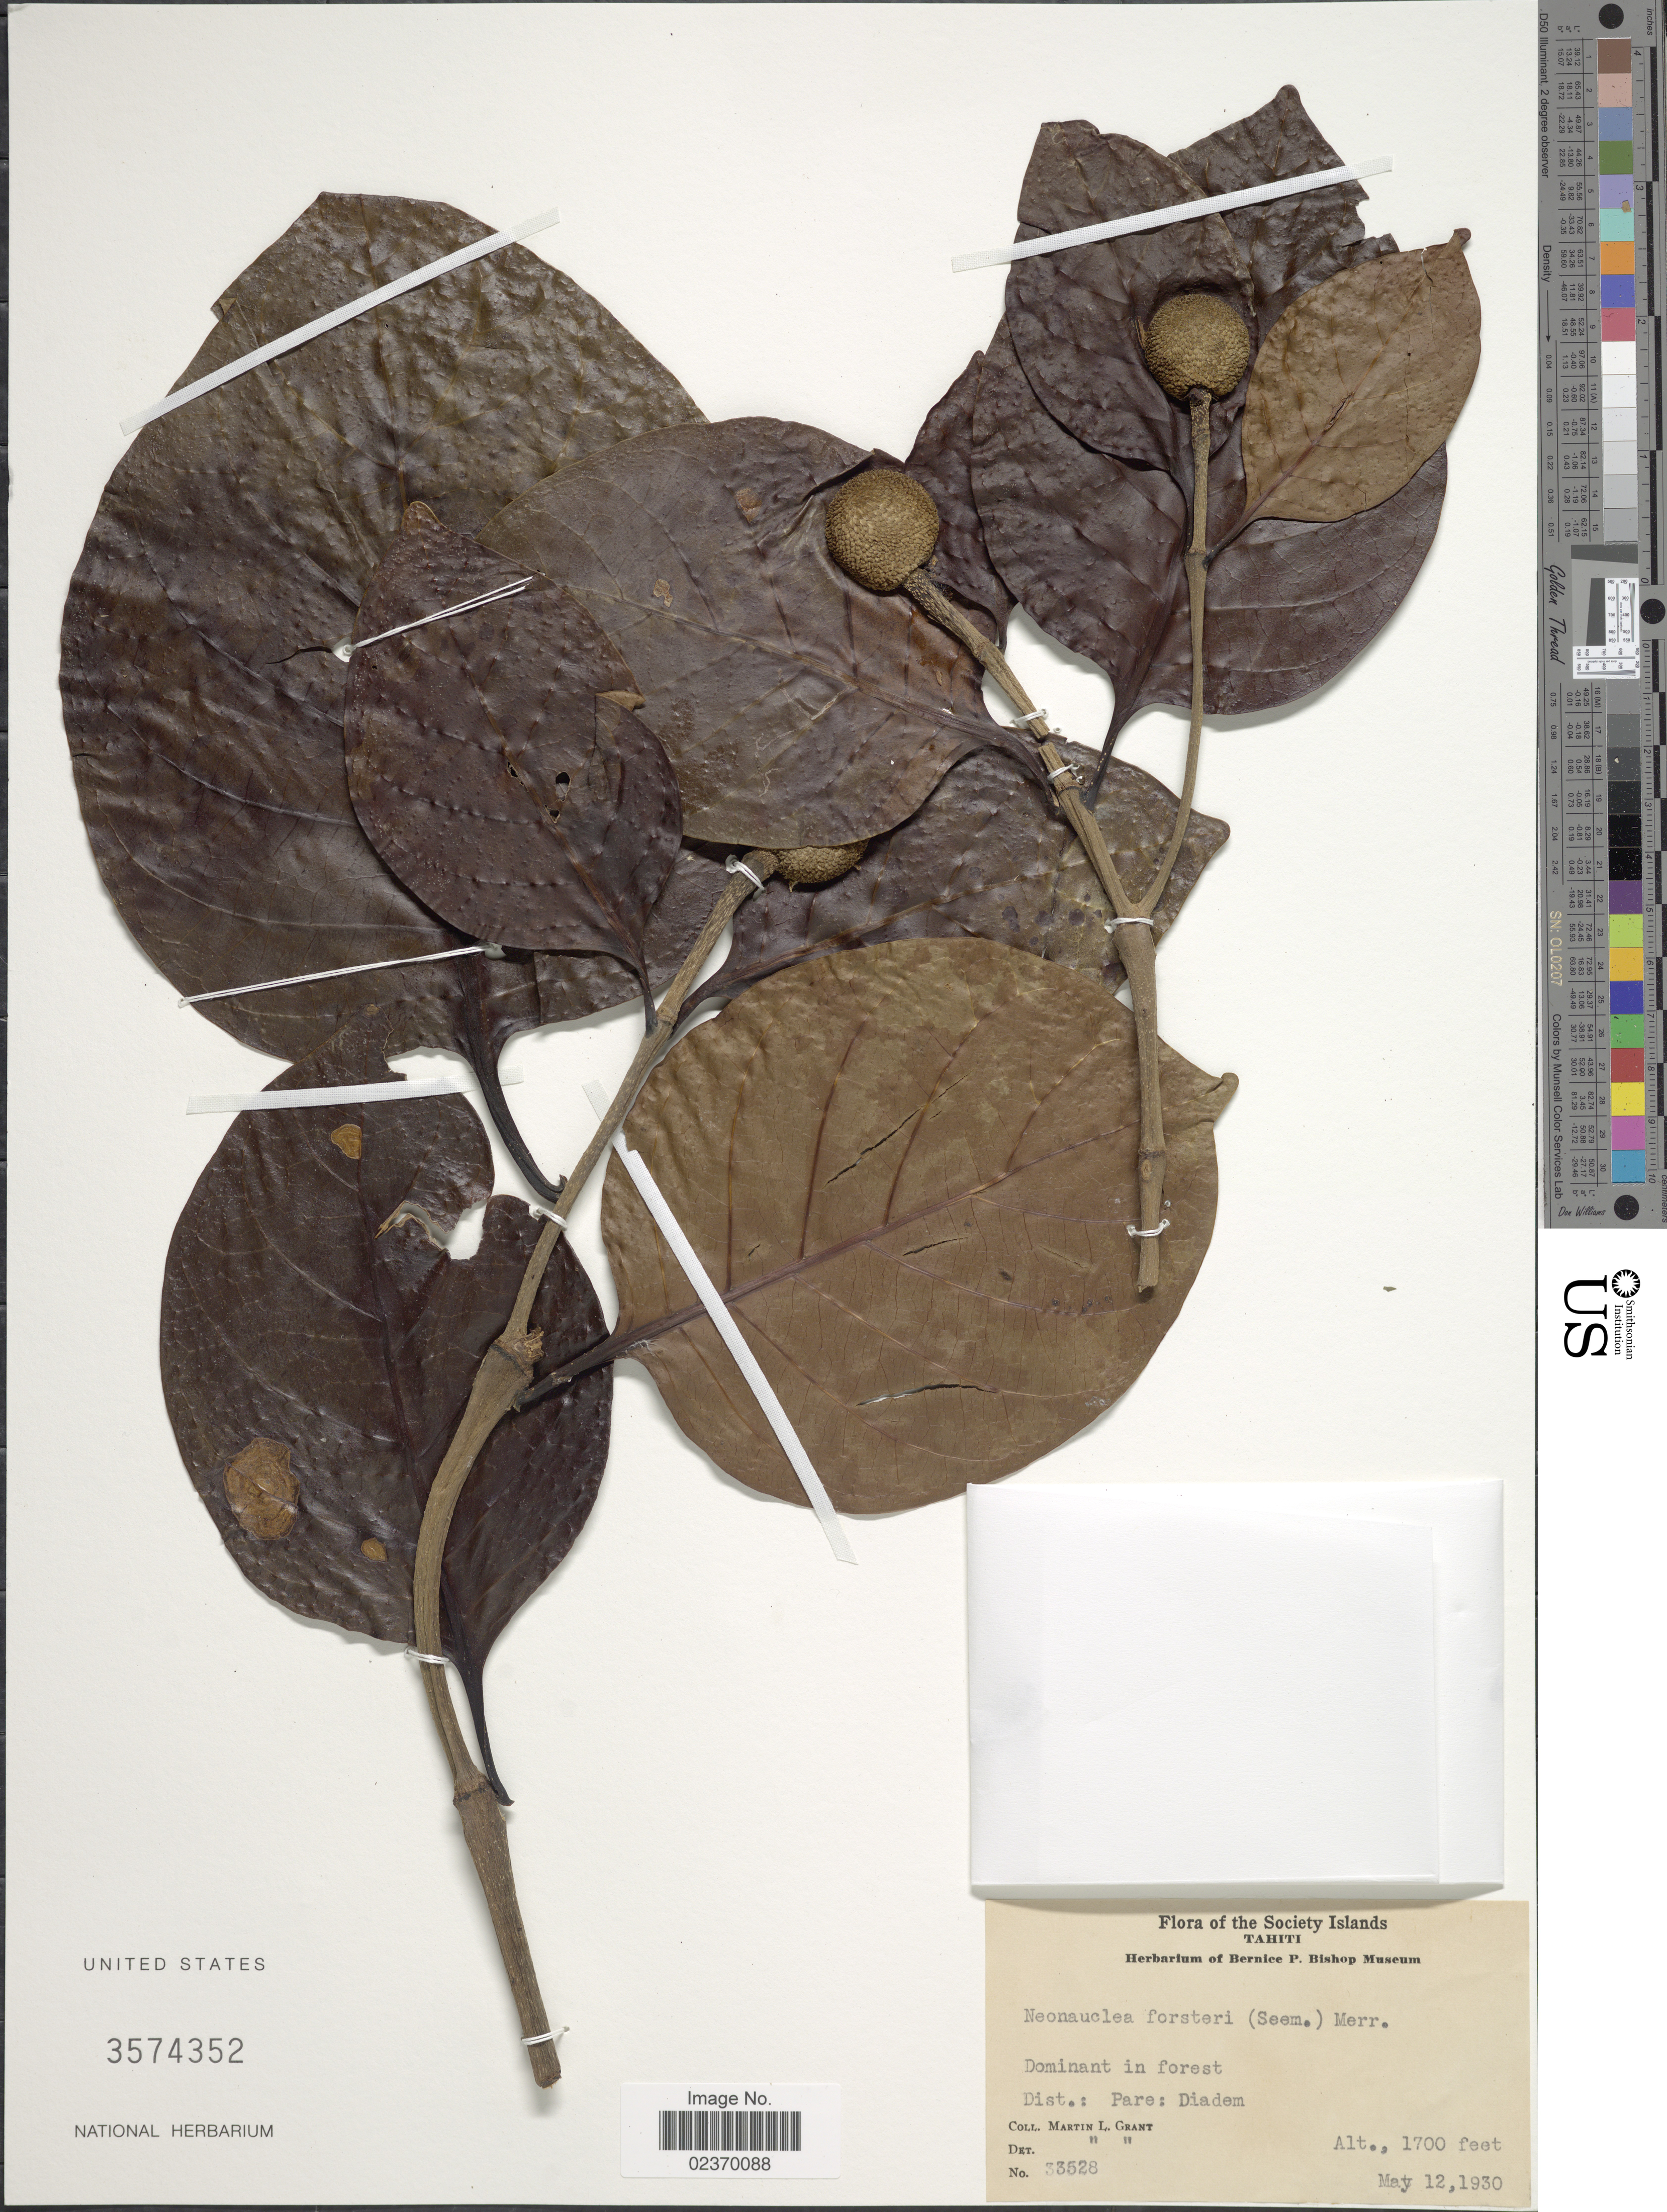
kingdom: Plantae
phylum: Tracheophyta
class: Magnoliopsida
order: Gentianales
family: Rubiaceae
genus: Neonauclea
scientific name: Neonauclea forsteri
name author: (Seem.) Merr.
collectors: M. L. Grant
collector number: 33528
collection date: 1930-05-12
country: French Polynesia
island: Tahiti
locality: The Society Islands, Tahiti, Dominant in forest, Dist.: Pare: Diadem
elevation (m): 518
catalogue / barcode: US 3574352